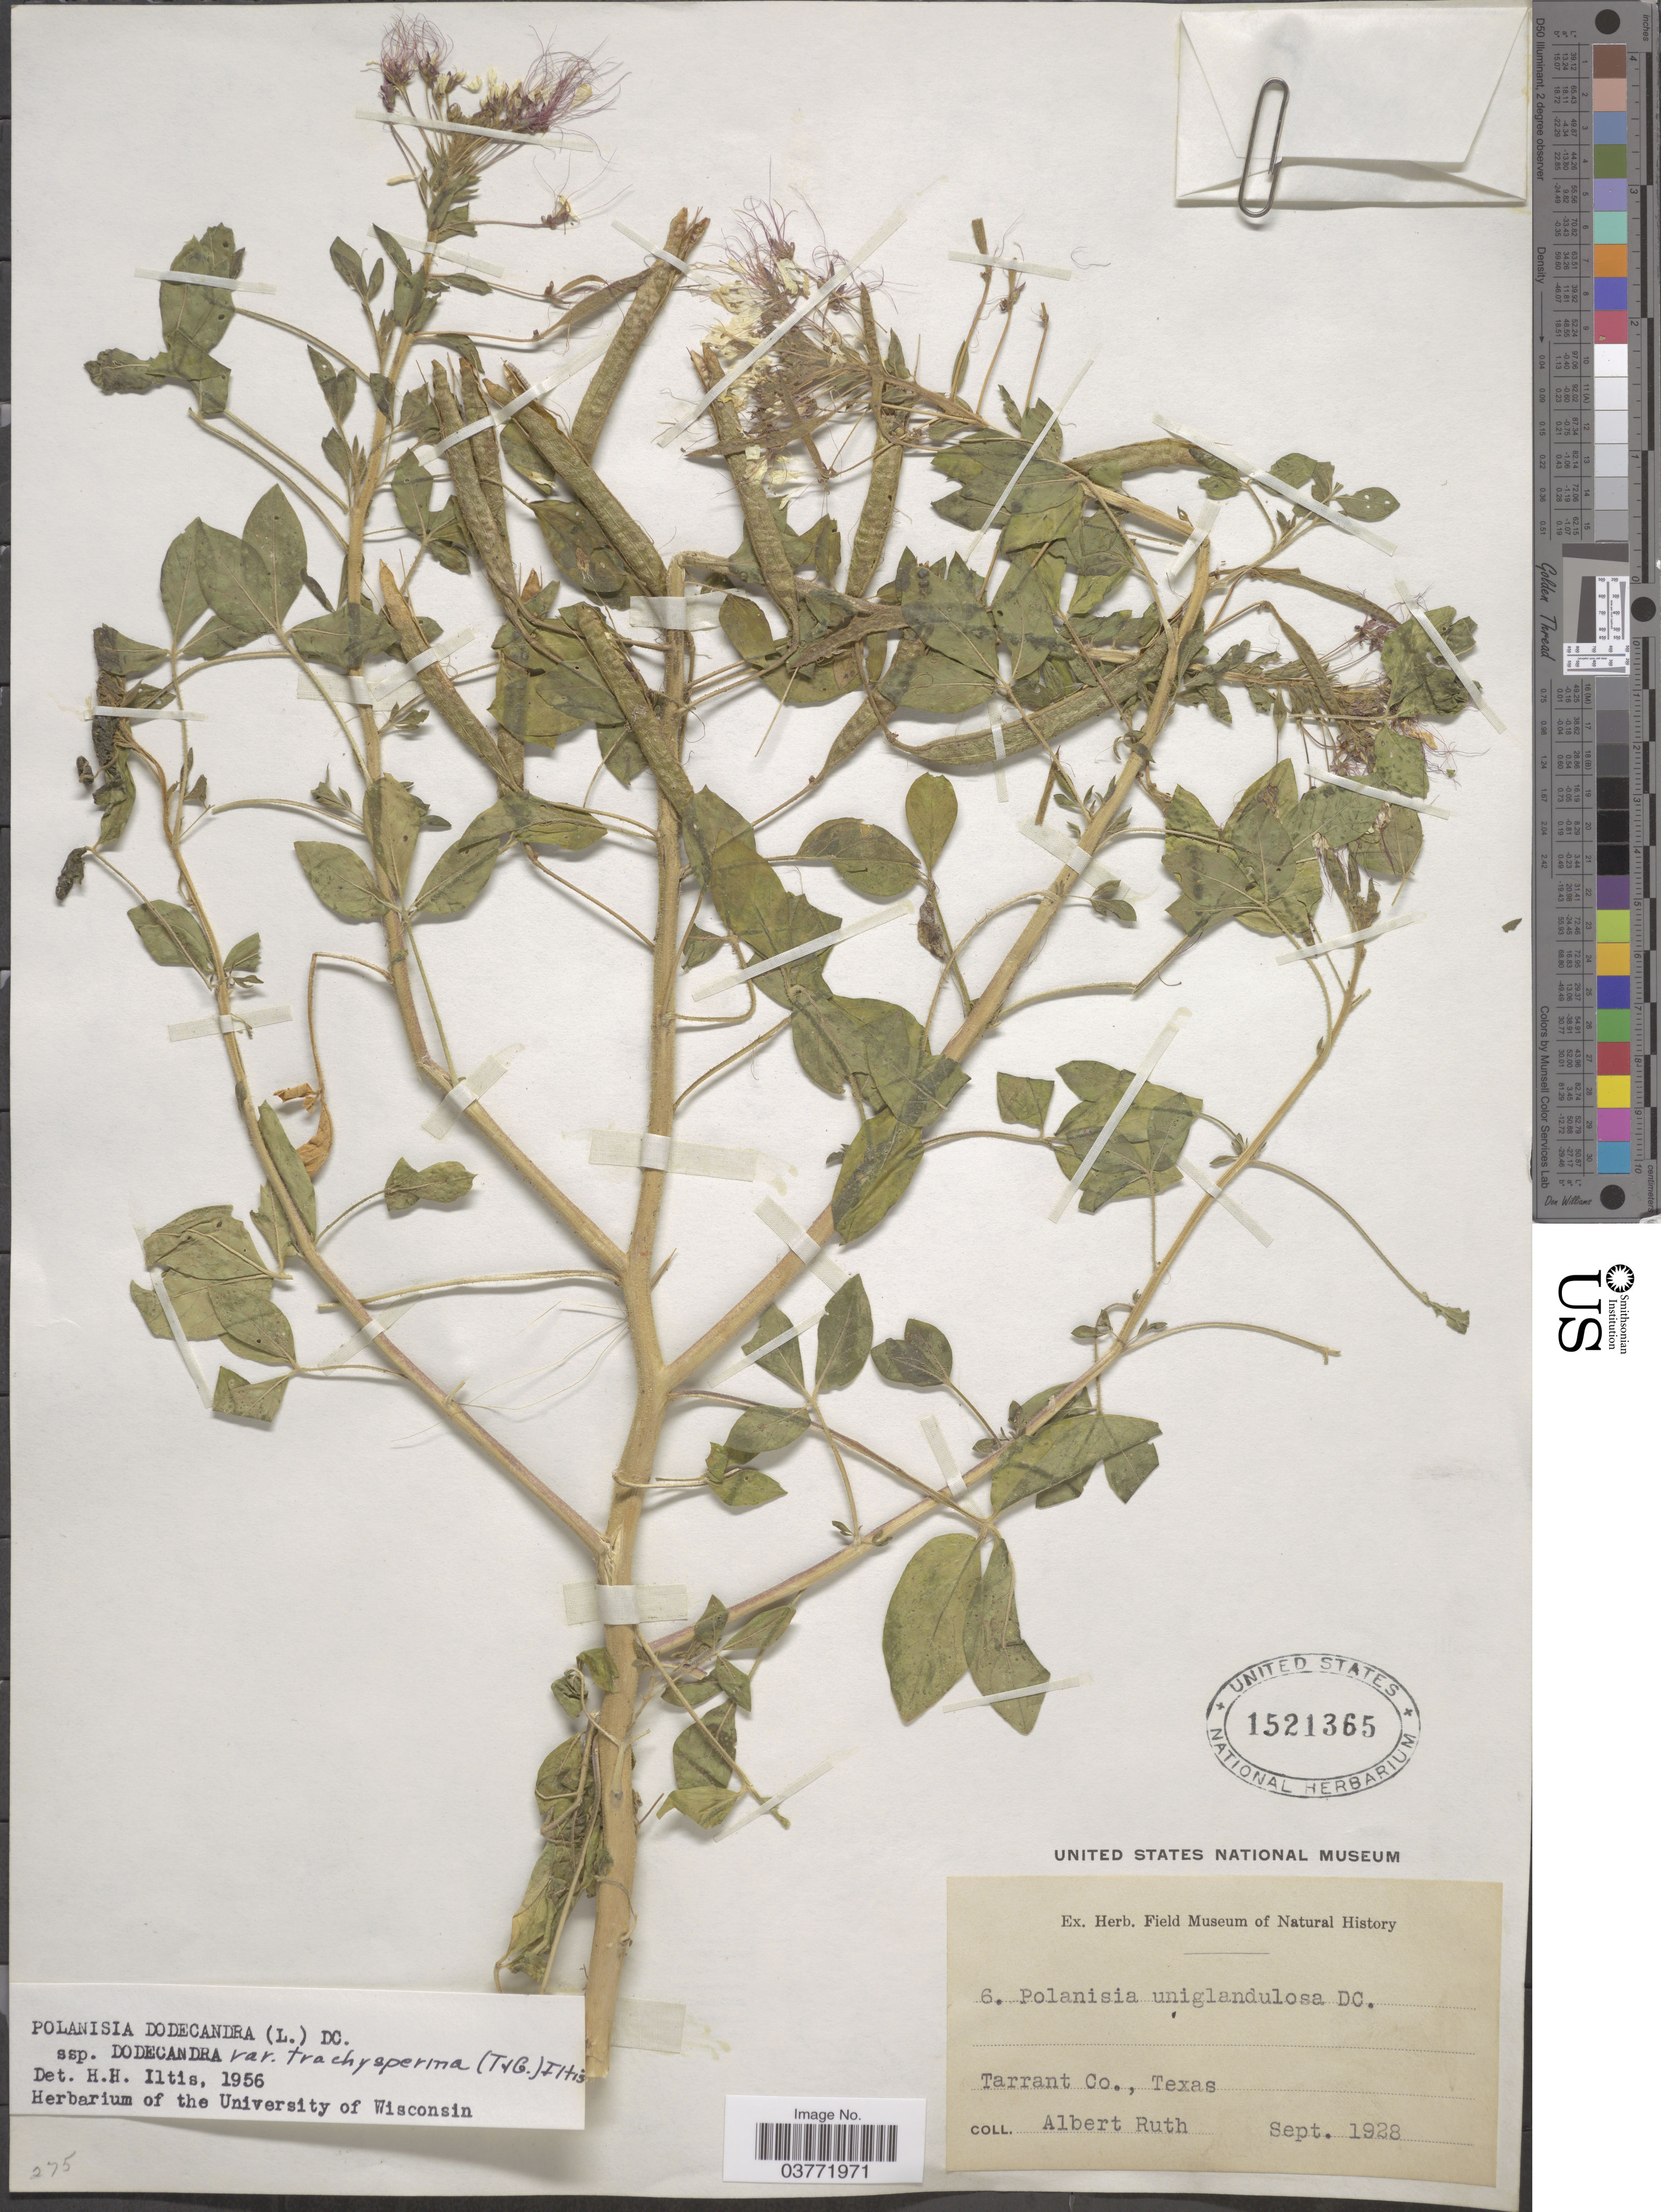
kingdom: Plantae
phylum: Tracheophyta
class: Magnoliopsida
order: Brassicales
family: Cleomaceae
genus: Polanisia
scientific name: Polanisia trachysperma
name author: Torr. & A. Gray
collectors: A. Ruth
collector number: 6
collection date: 1928-09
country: United States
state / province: Texas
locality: Tarrant Co.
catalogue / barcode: US 1521365